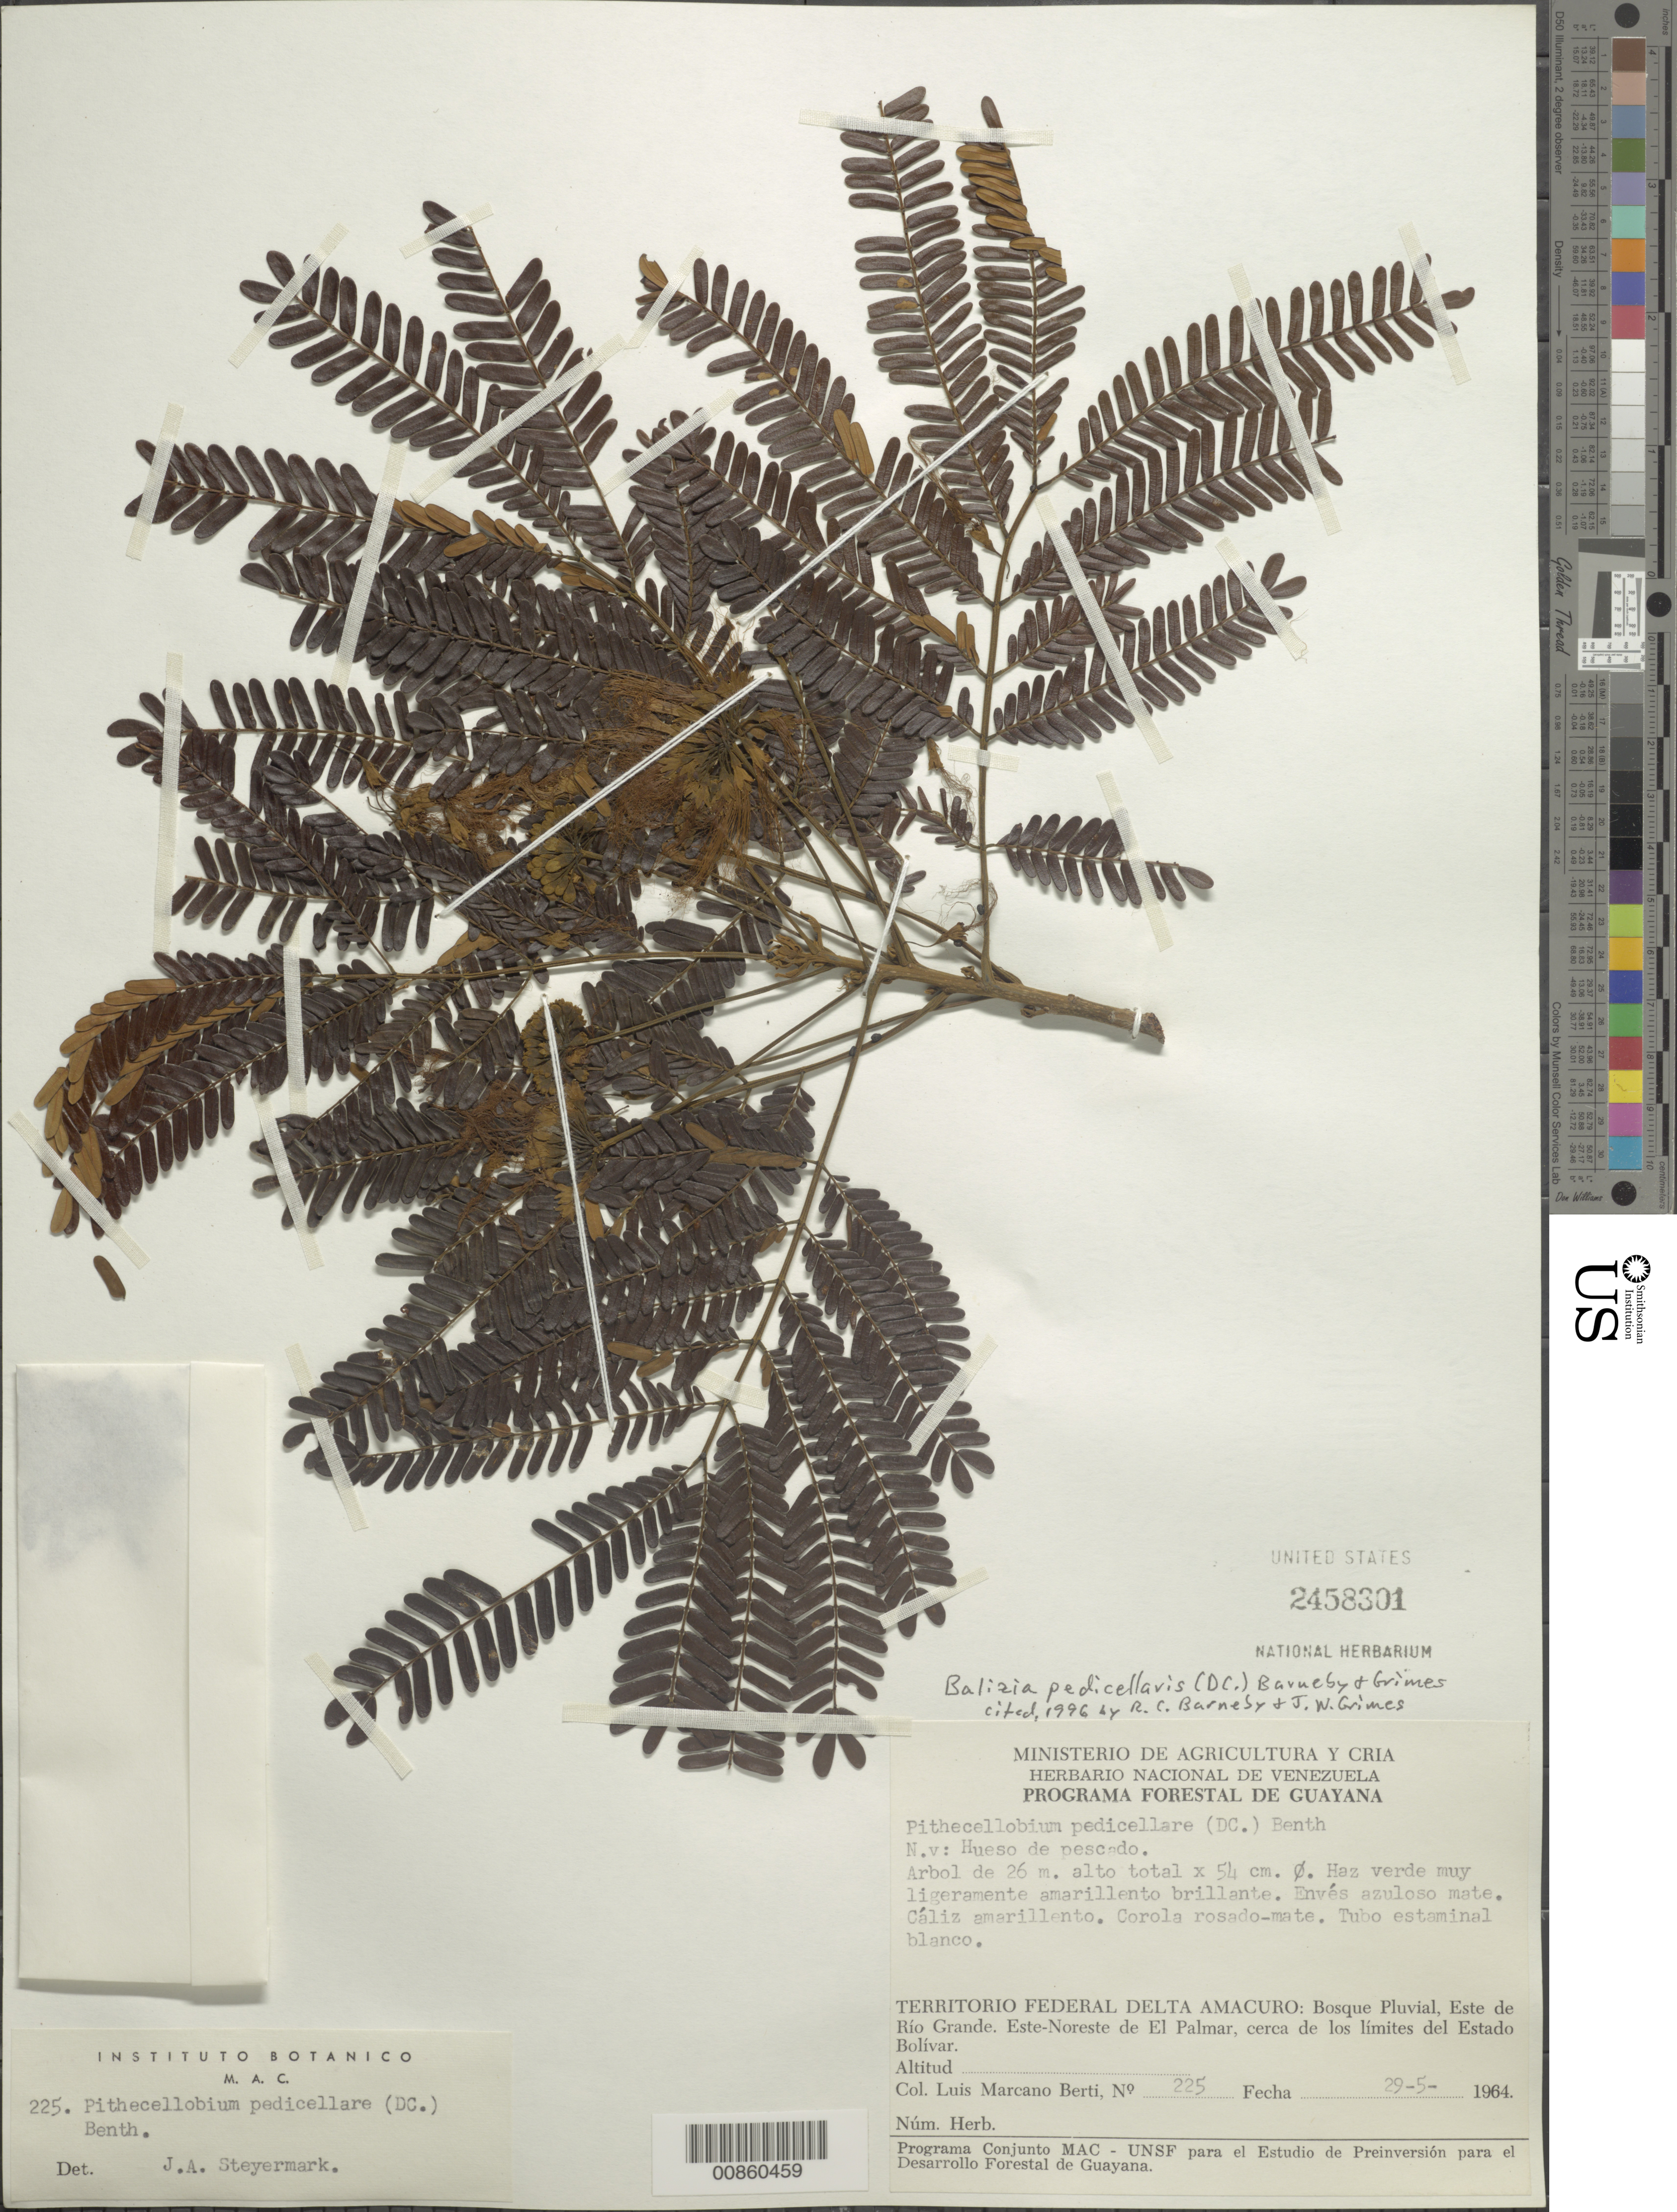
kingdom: Plantae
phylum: Tracheophyta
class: Magnoliopsida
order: Fabales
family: Fabaceae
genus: Hydrochorea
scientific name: Hydrochorea pedicellaris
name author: (DC.) M.V.B. Soares et al.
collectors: L. Marcano-Berti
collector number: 225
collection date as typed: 29-May-64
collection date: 1964-05-29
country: Venezuela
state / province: Delta Amacuro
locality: Este de Río Grande, ENE de El Palmar, cerca de los limites del Estado Bolívar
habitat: Bosque pluvial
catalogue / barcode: US 2458301